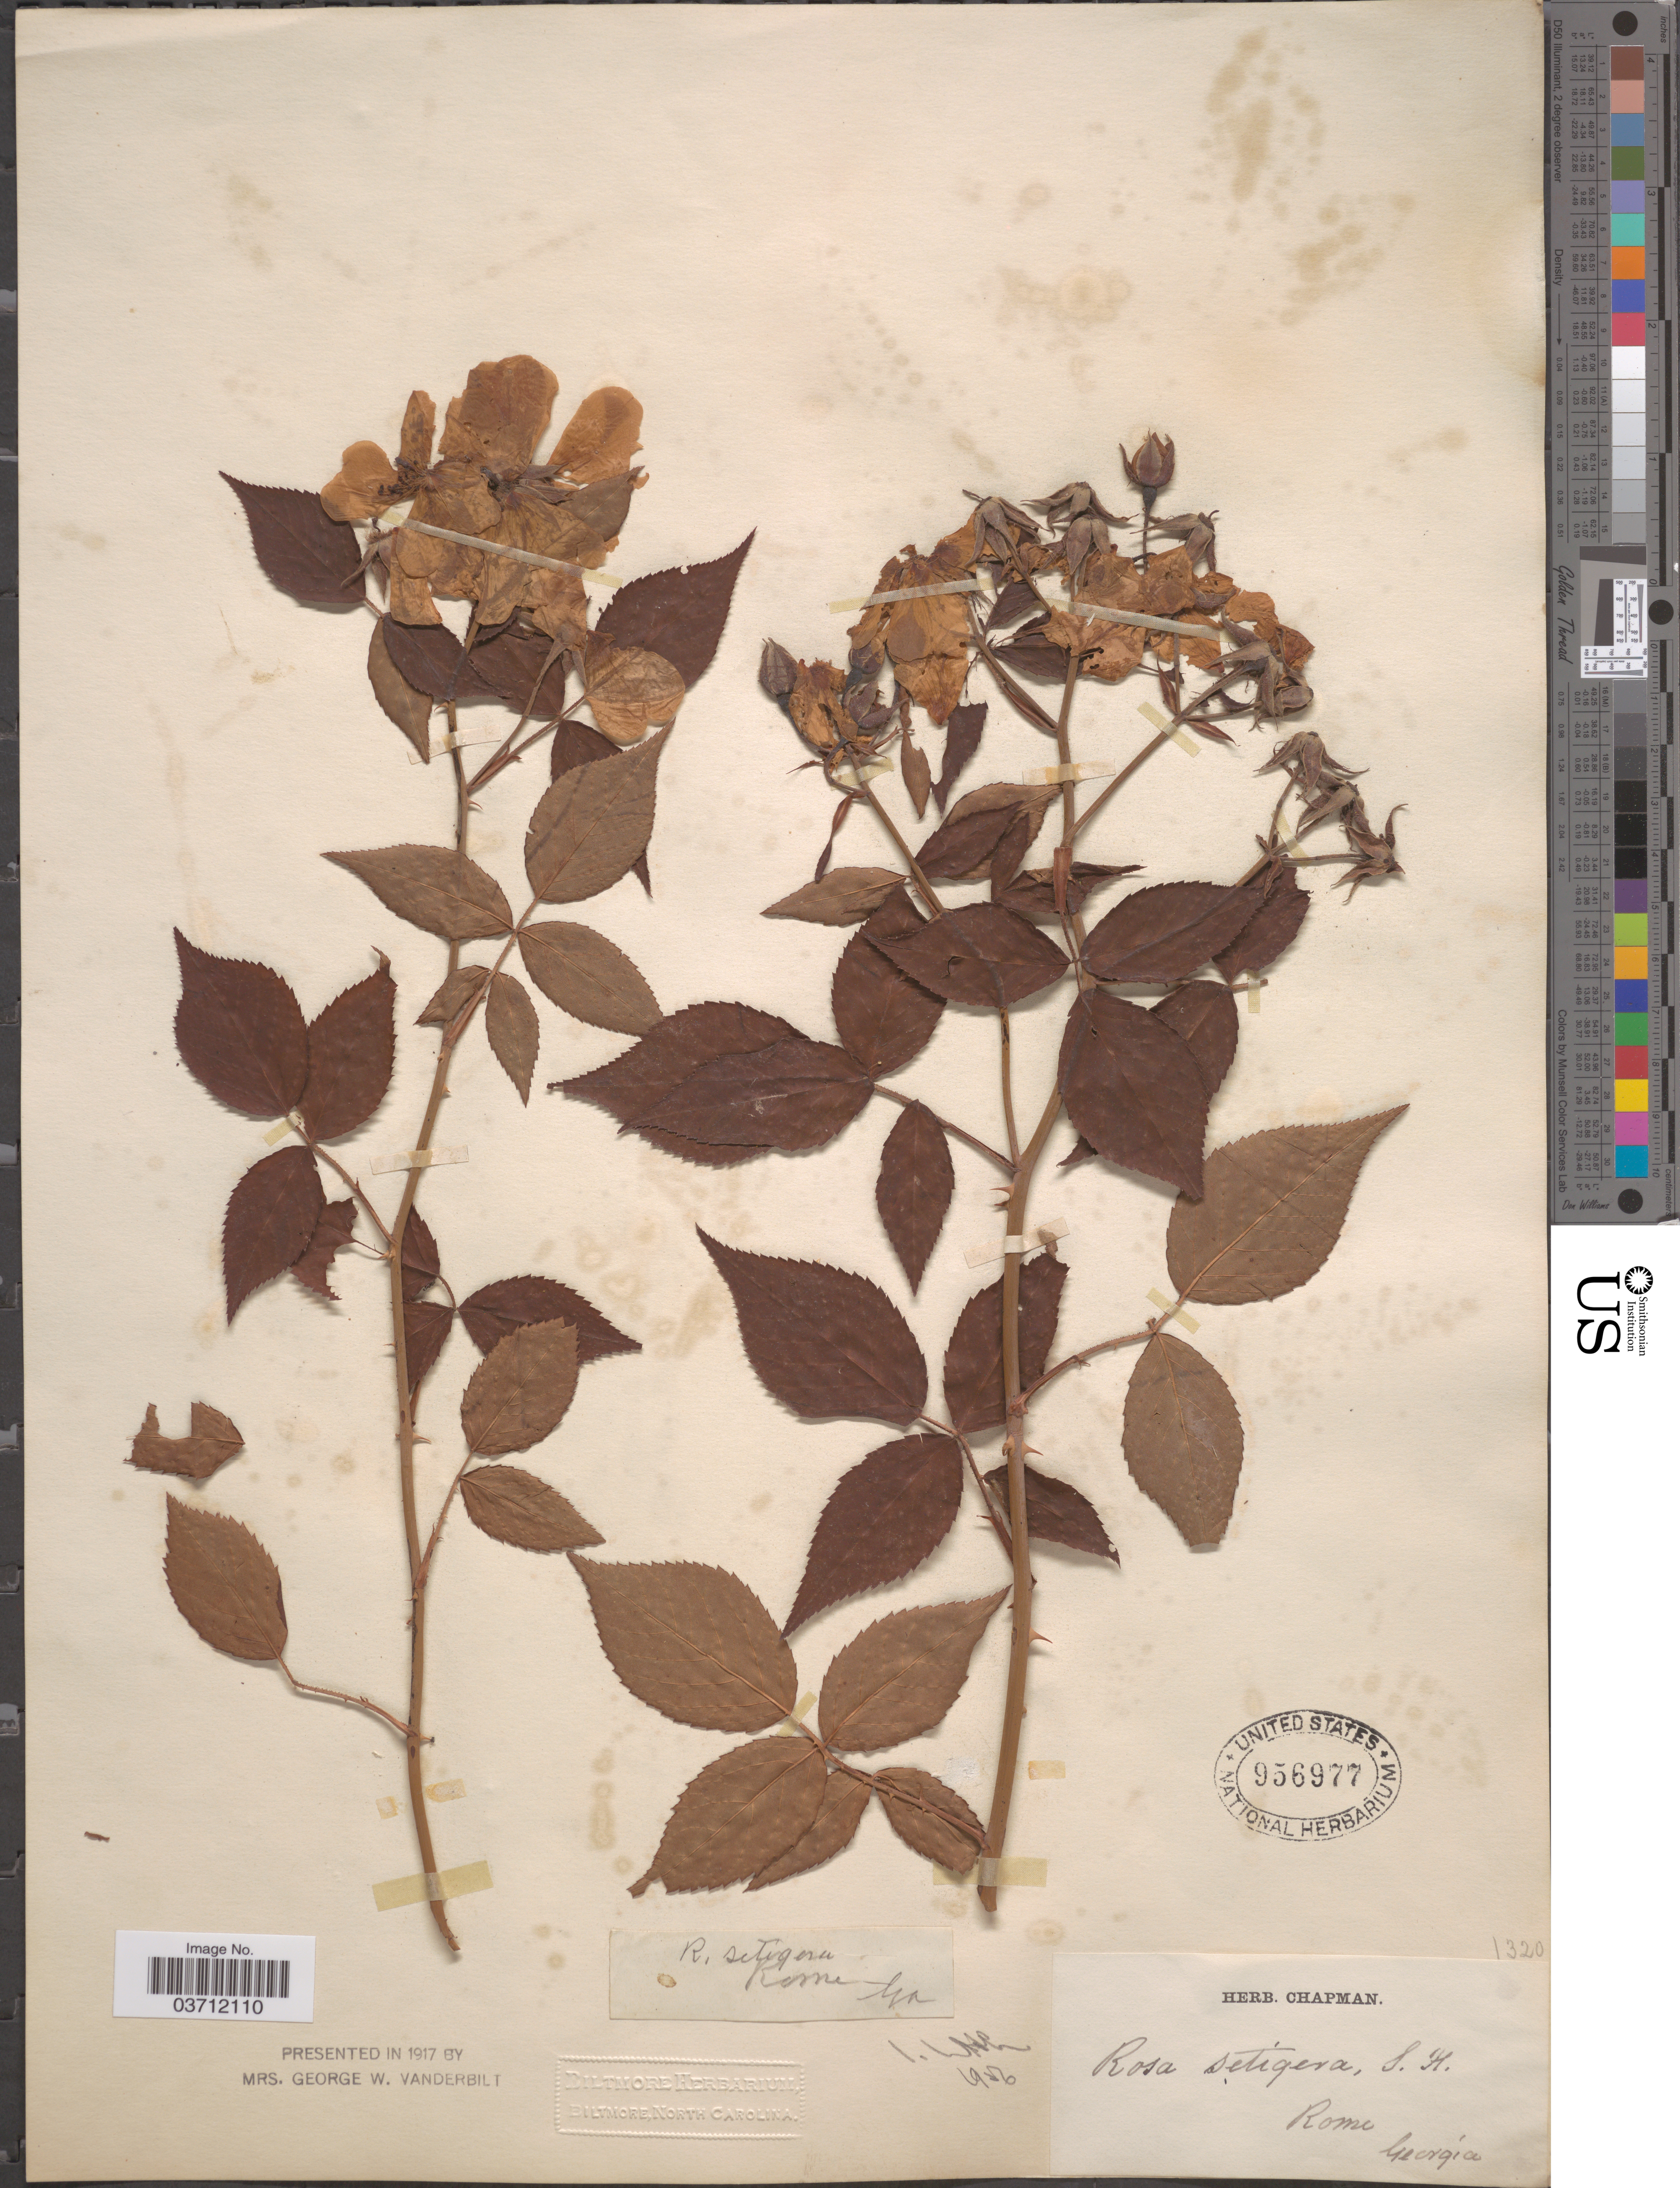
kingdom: Plantae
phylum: Tracheophyta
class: Magnoliopsida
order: Rosales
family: Rosaceae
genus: Rosa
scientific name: Rosa setigera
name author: Michx.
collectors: ex herb. Chapman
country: United States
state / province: Georgia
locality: Rome.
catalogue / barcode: US 956977